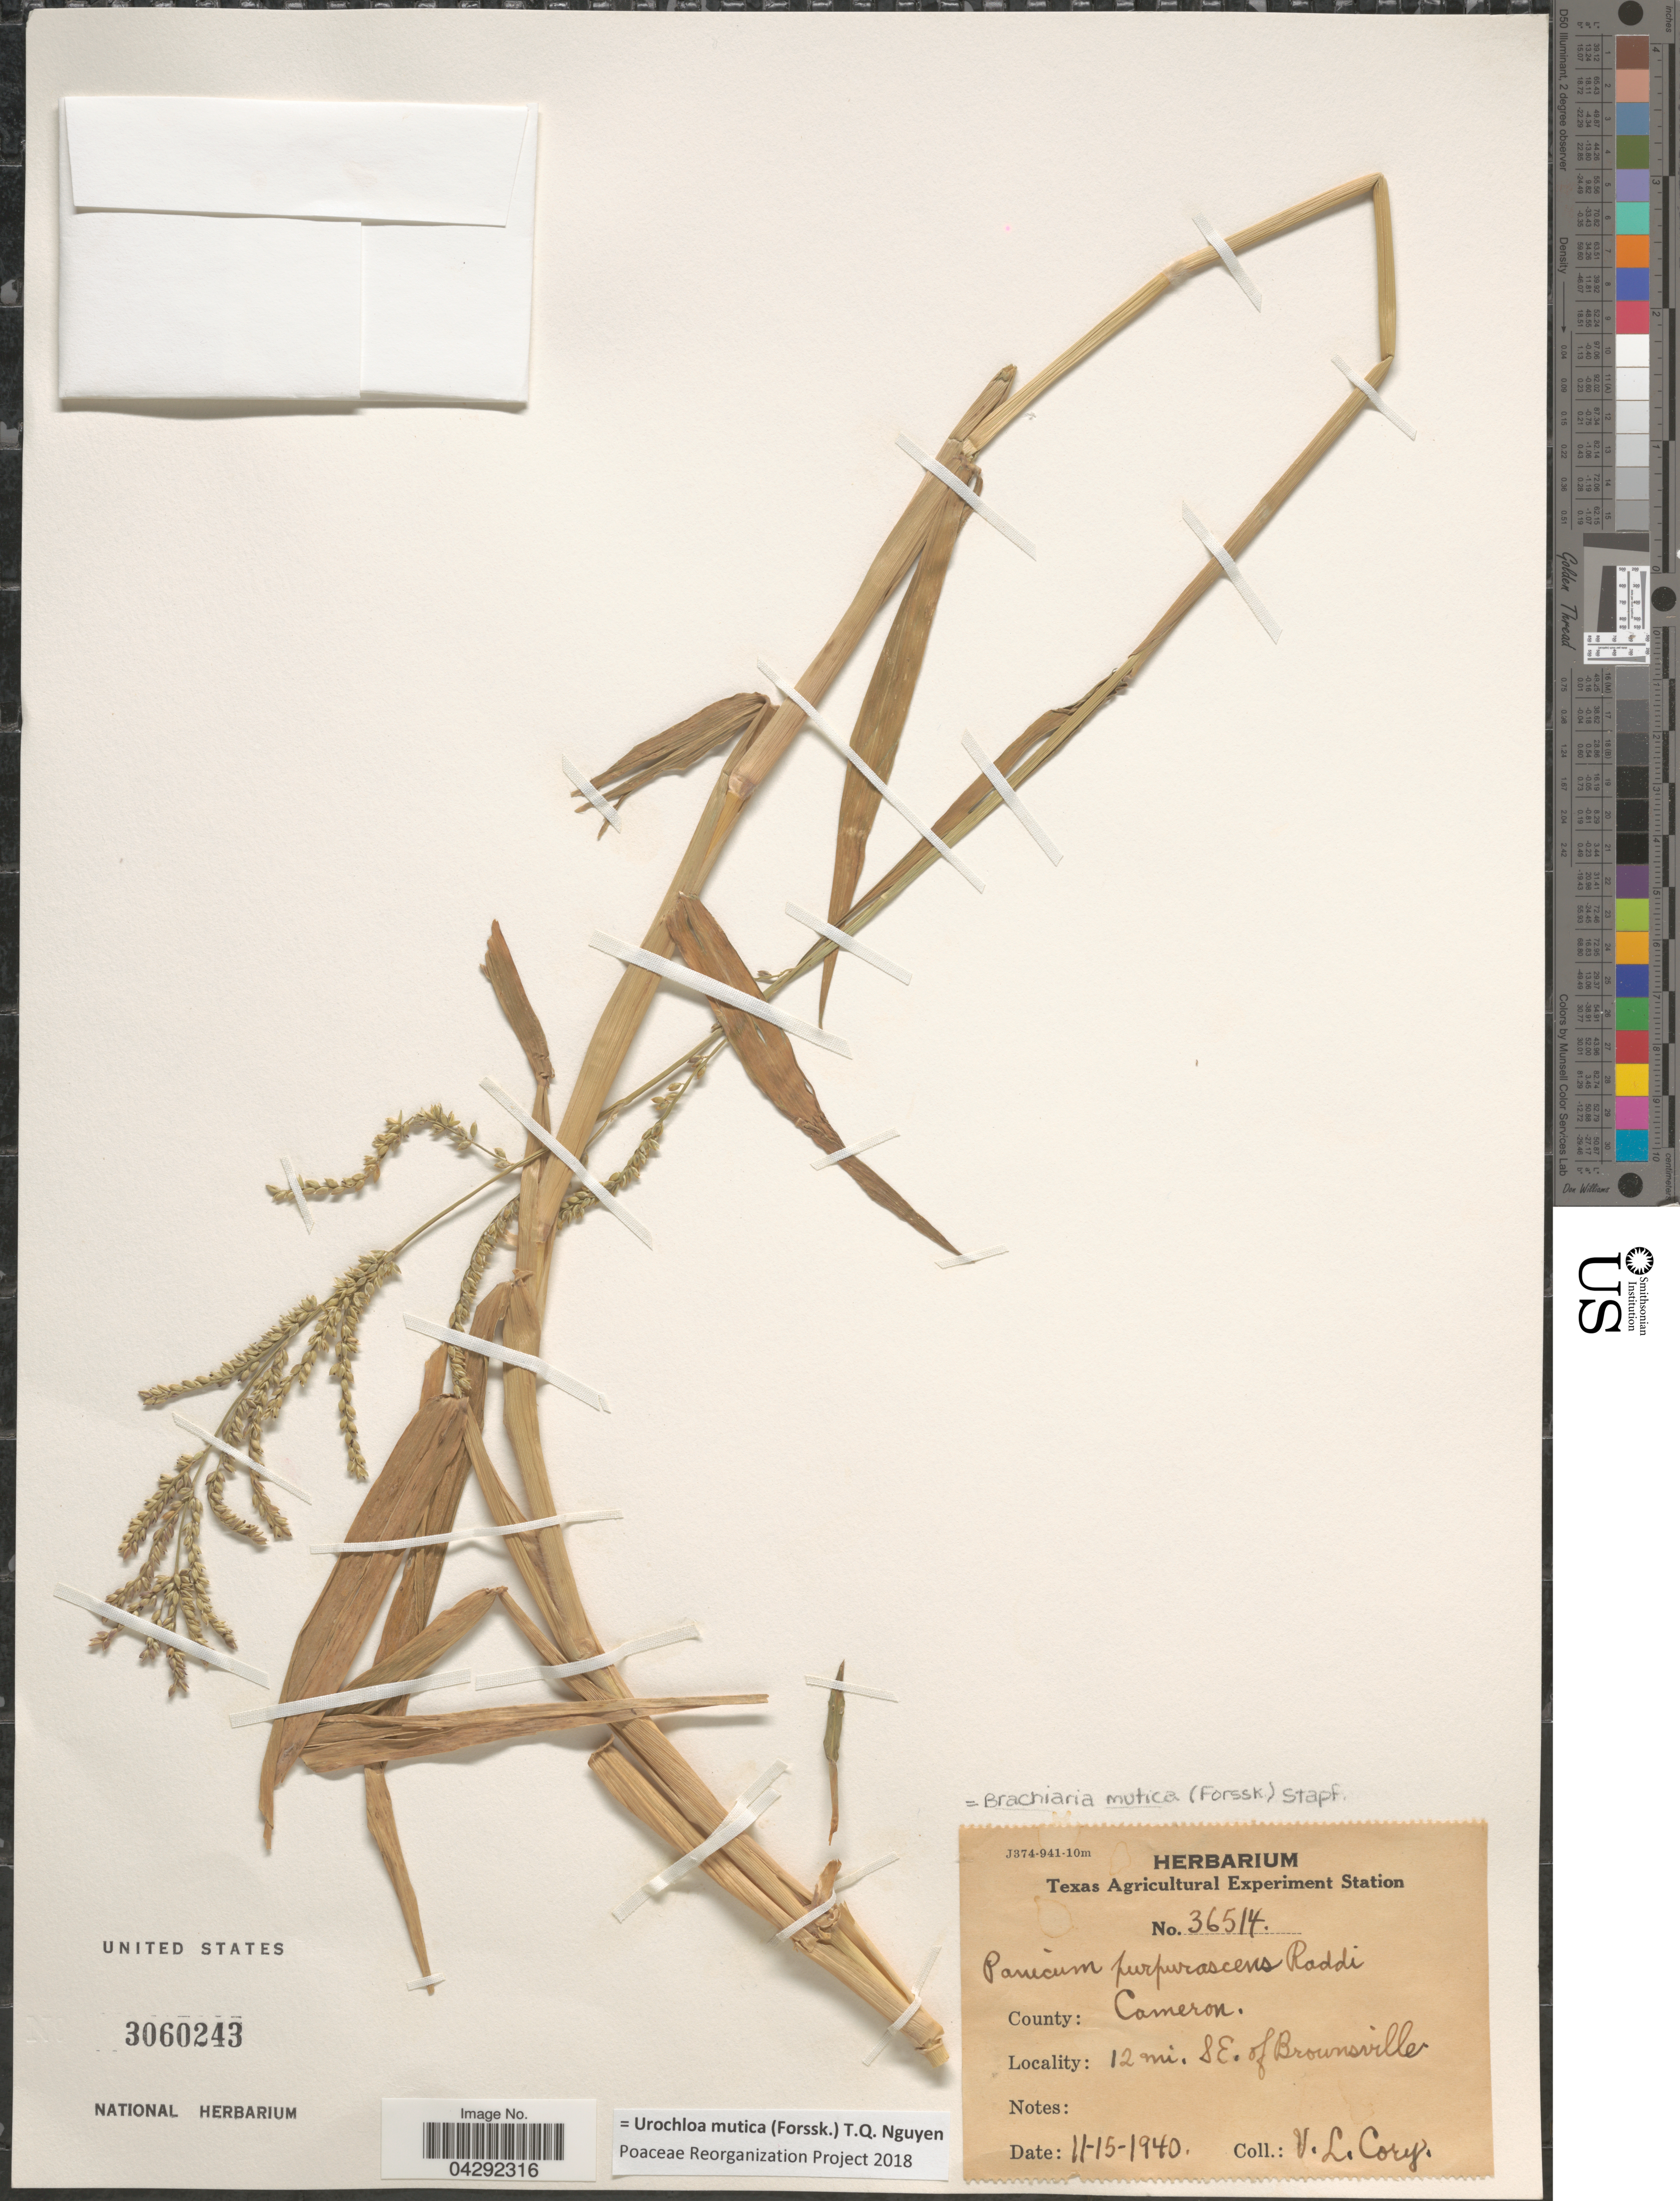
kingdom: Plantae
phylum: Tracheophyta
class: Liliopsida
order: Poales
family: Poaceae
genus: Urochloa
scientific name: Urochloa mutica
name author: (Forssk.) T.Q. Nguyen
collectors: V. Cory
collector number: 36514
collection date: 1940-11-15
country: United States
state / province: Texas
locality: County: Cameron. 12 mi. SE. of Brownsville.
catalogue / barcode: US 3060243